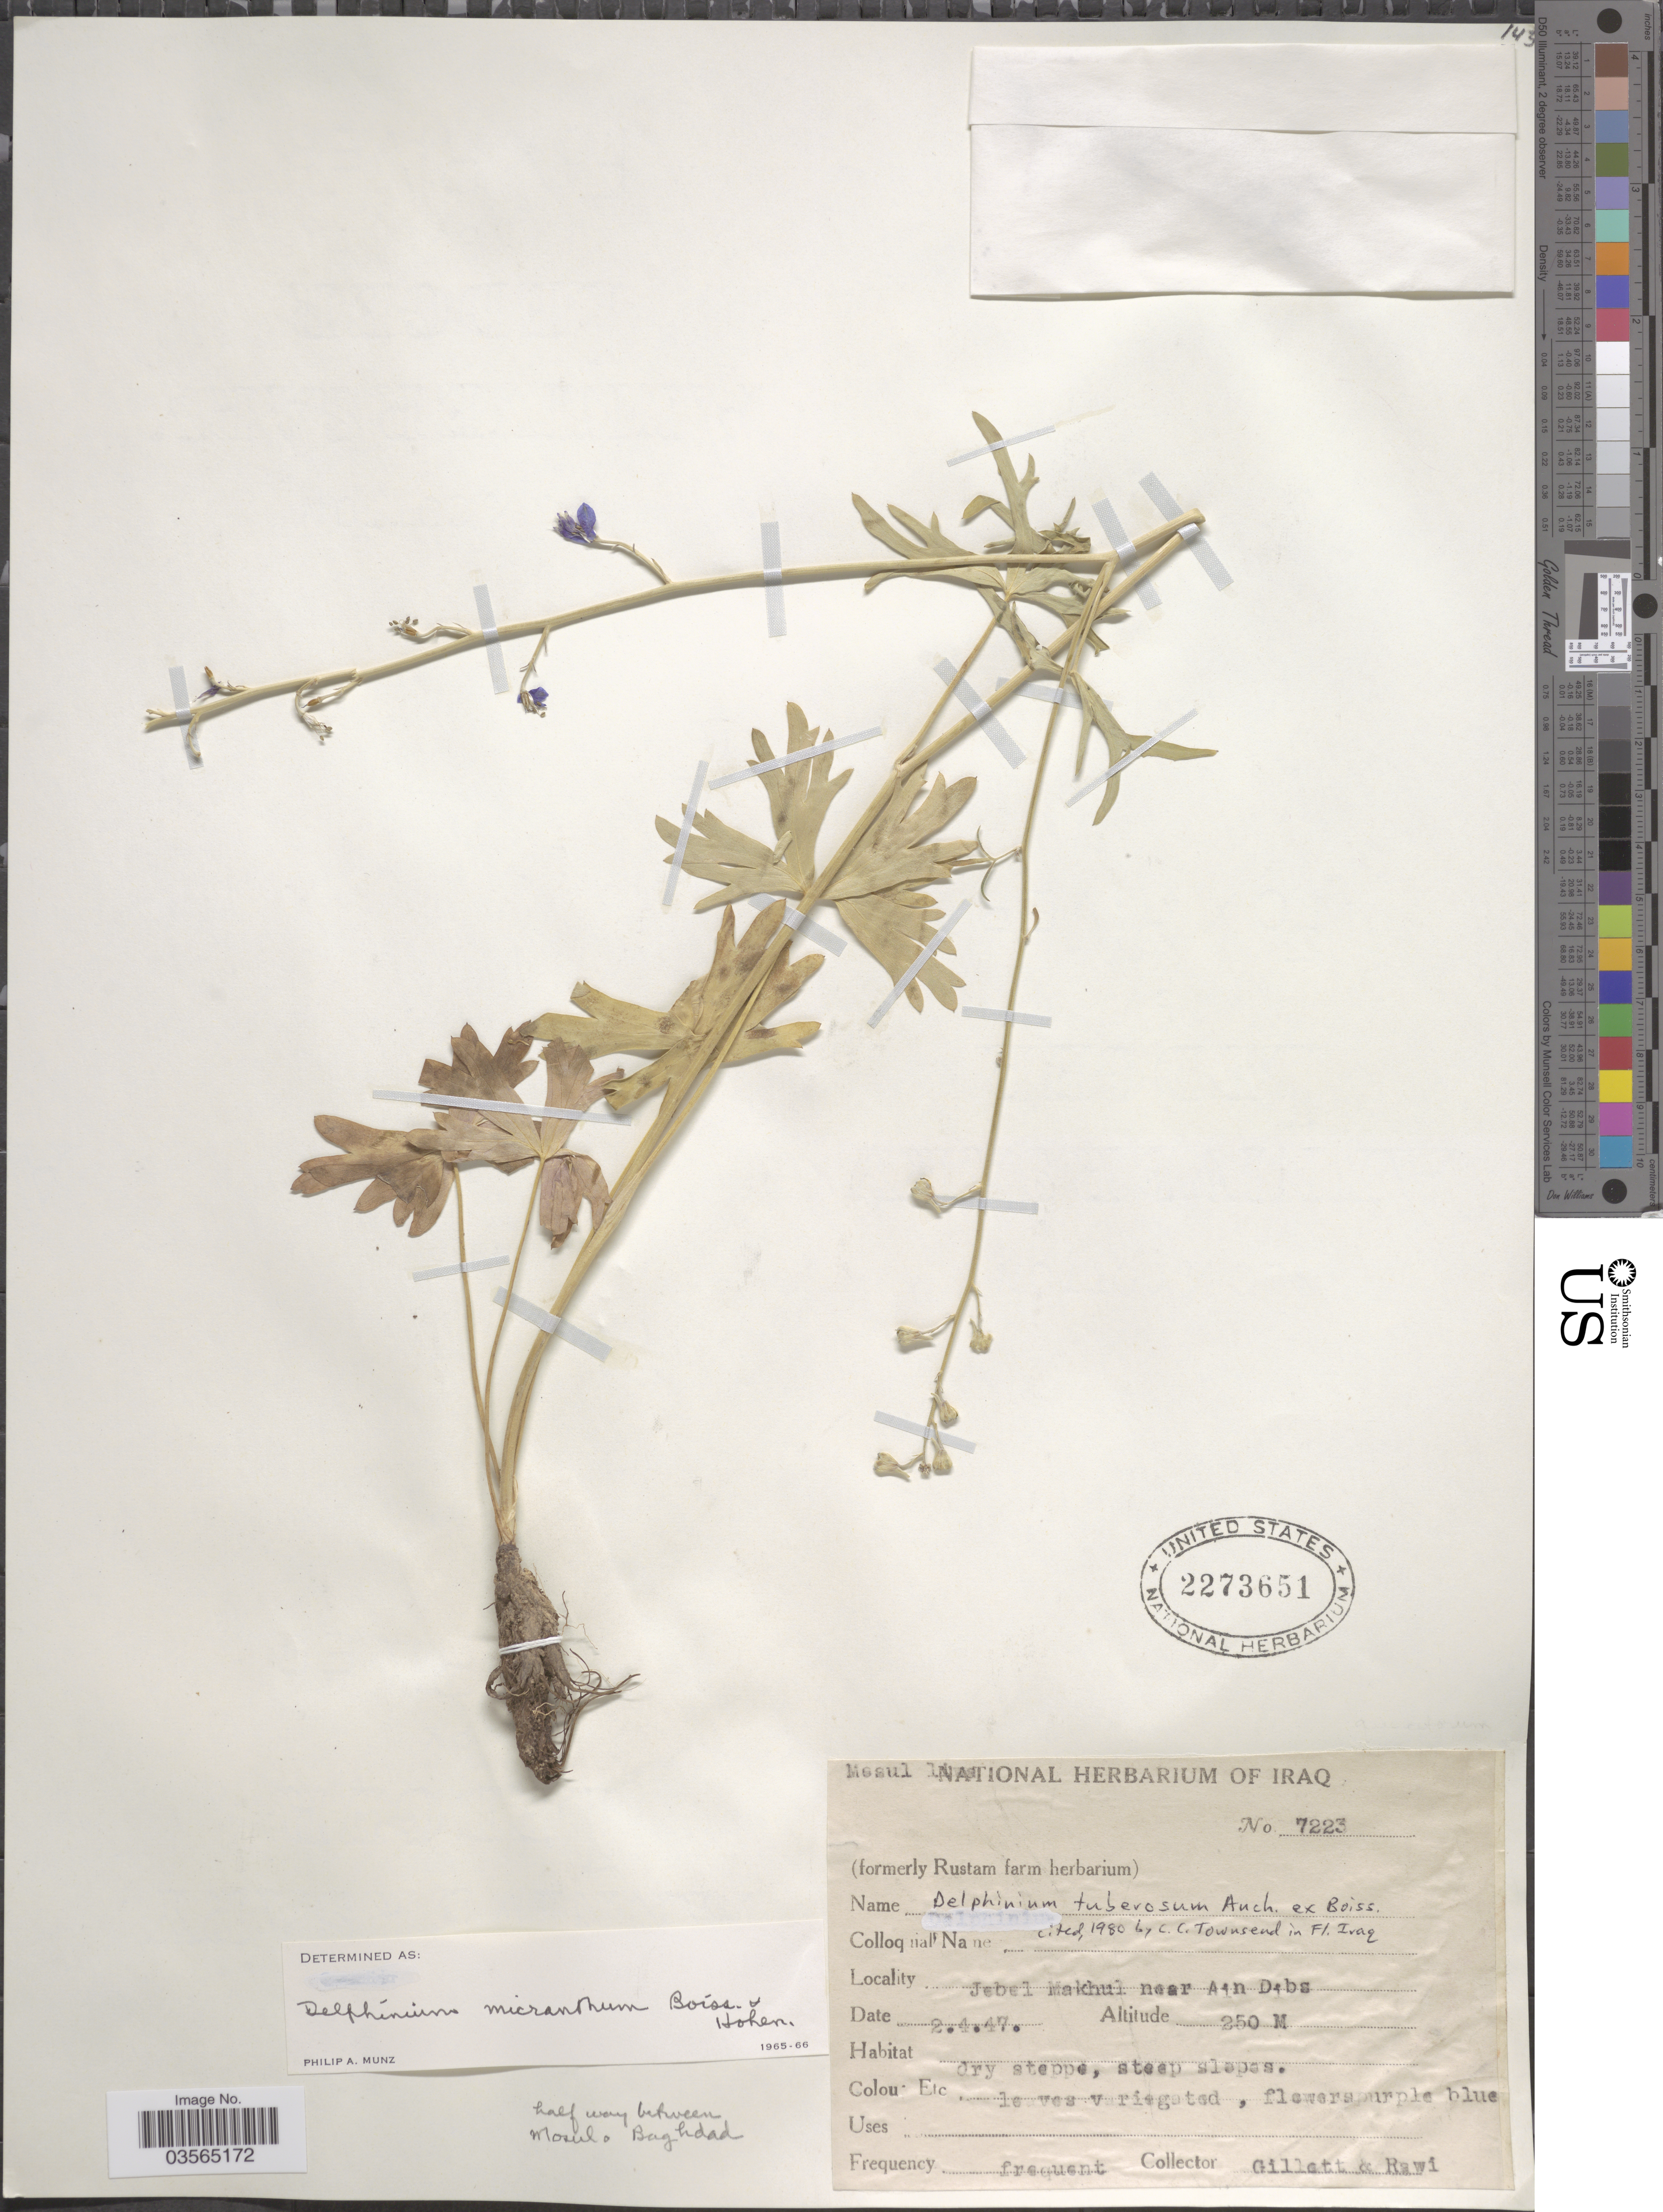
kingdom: Plantae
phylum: Tracheophyta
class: Magnoliopsida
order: Ranunculales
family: Ranunculaceae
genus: Delphinium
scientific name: Delphinium tuberosum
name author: Aucher ex Boiss.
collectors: Gillett, -- & -. Rawi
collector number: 7223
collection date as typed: Transcribed d/m/y: 2/4/47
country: Iraq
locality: Mesul liwa. Jebel Makhul near Ain Dibs.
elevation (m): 250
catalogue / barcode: US 2273651